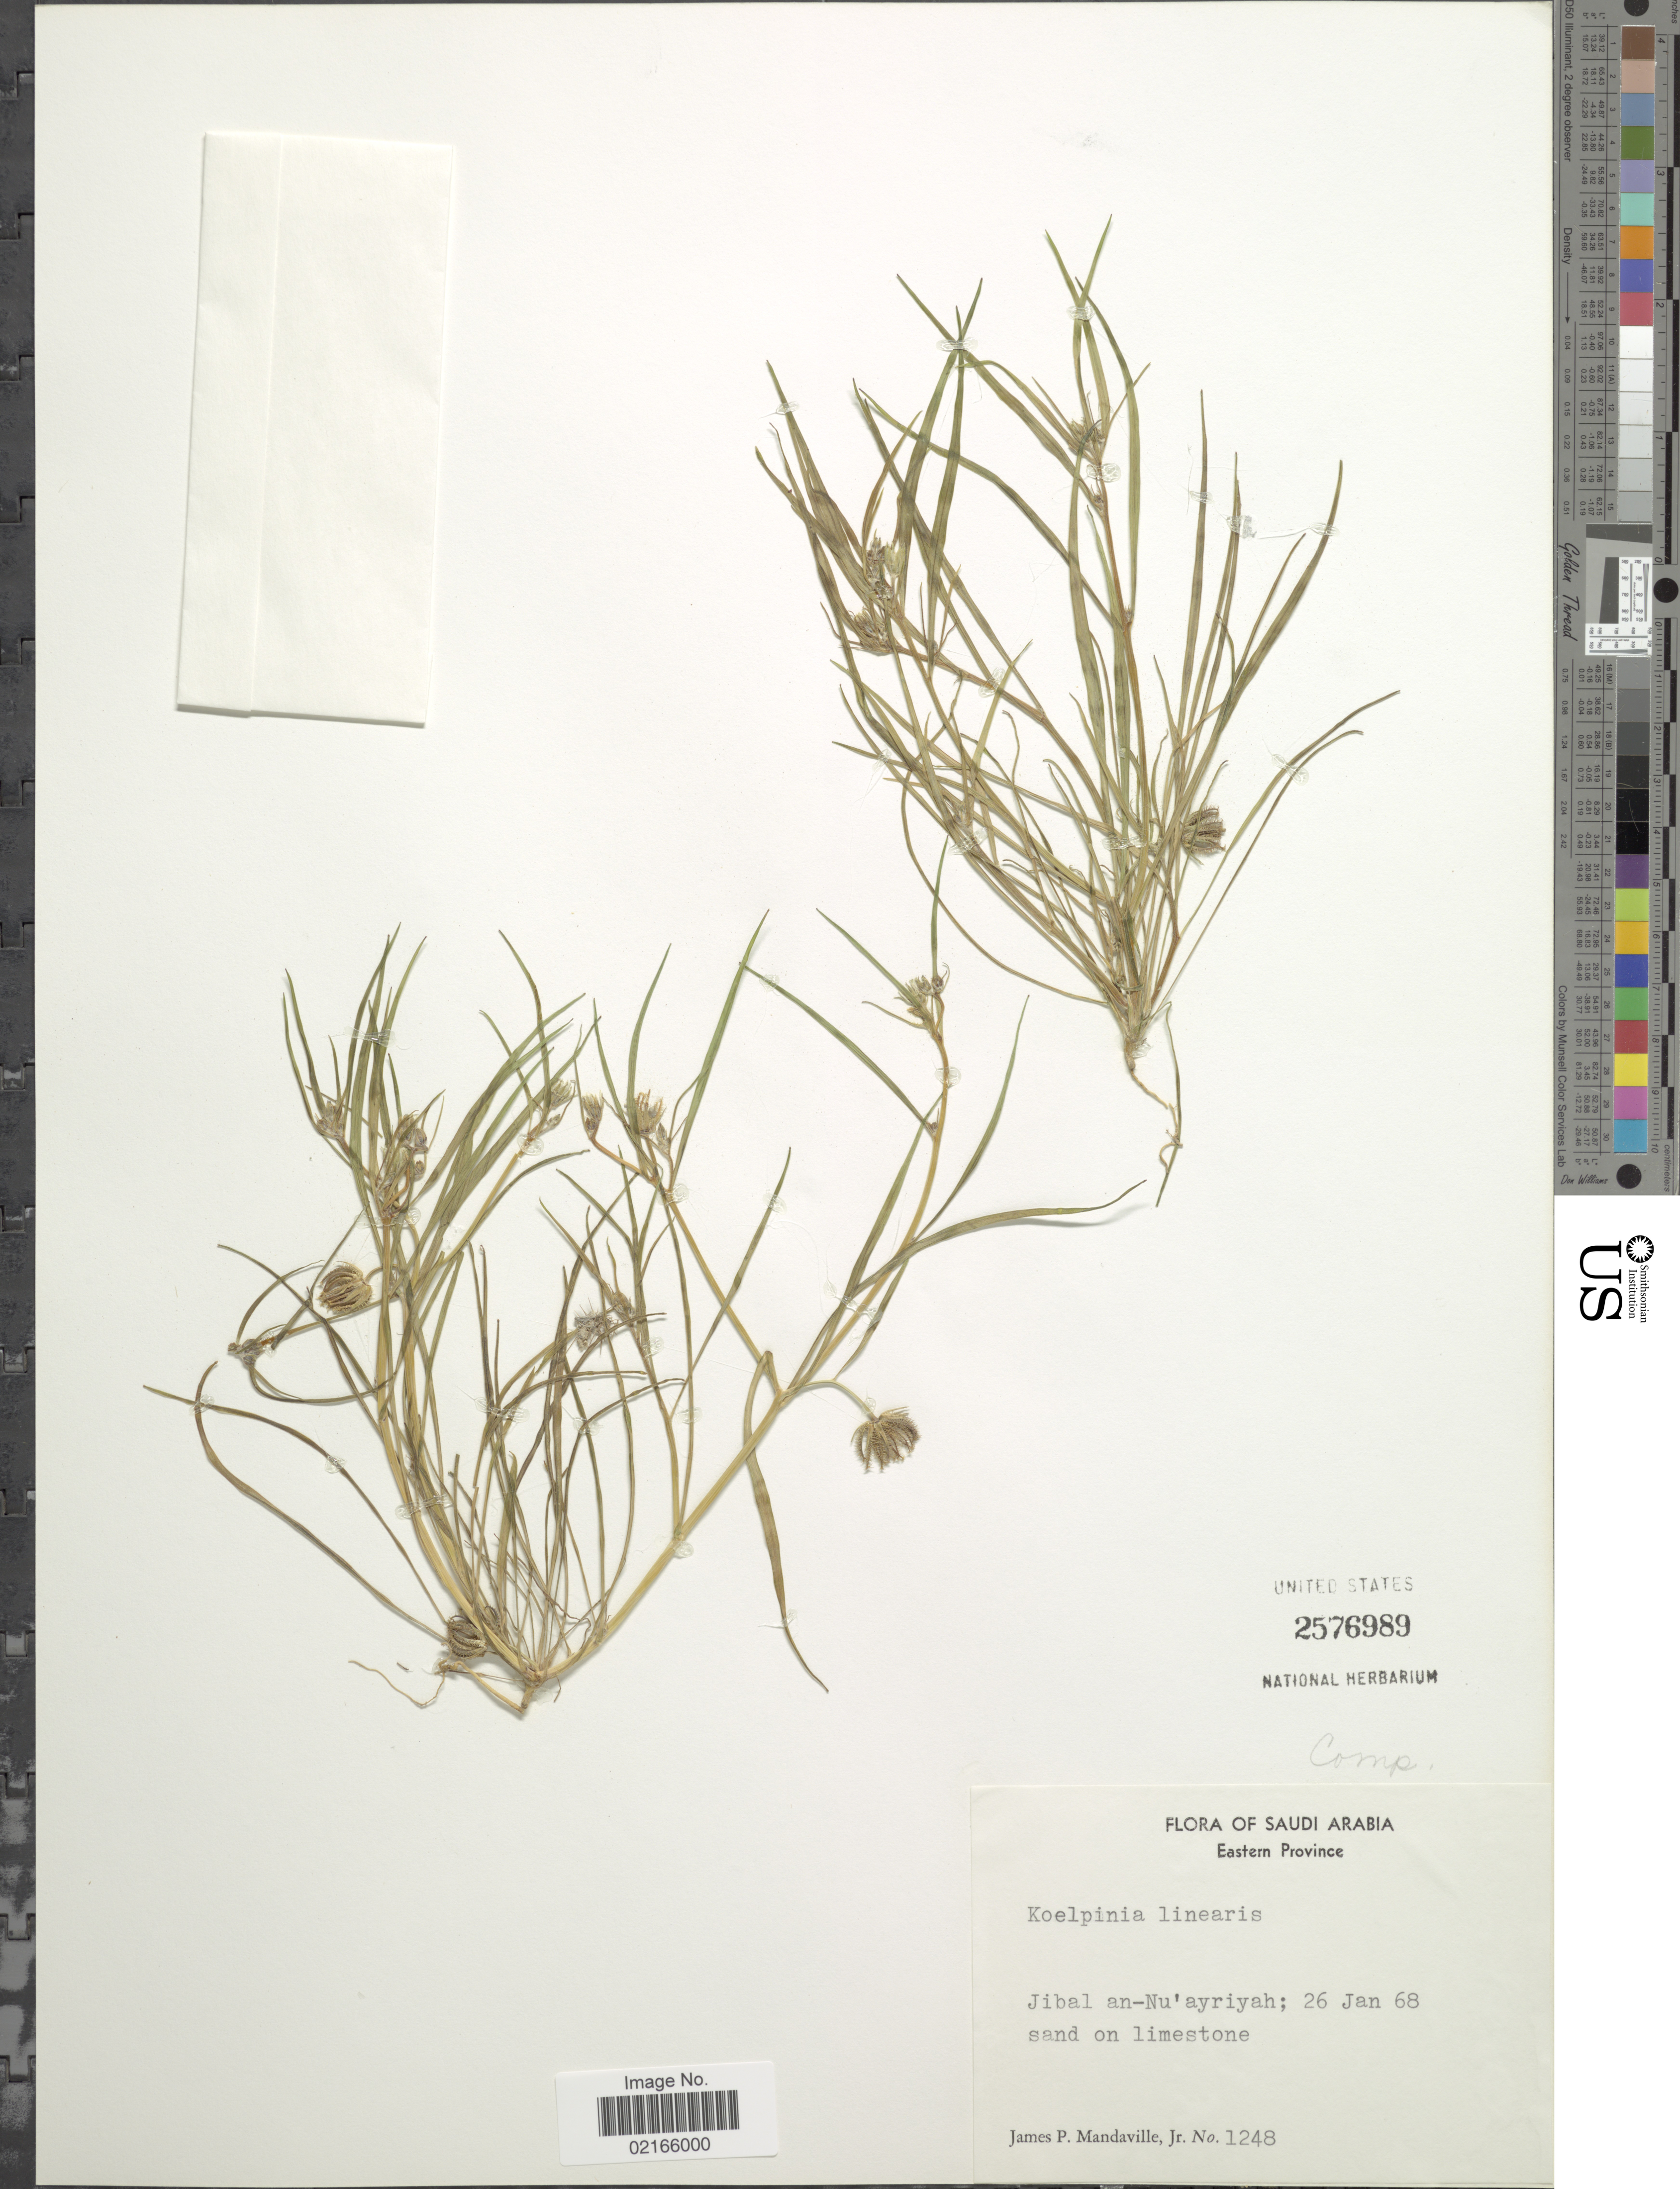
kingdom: Plantae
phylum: Tracheophyta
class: Magnoliopsida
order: Asterales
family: Asteraceae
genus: Koelpinia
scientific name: Koelpinia linearis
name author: Pall.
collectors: J. Mandaville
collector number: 1248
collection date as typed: Transcribed d/m/y: 26/1/68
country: Saudi Arabia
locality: Eastern Province, Jibal an-Nu'ayriyah; sand on limestone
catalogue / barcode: US 2576989